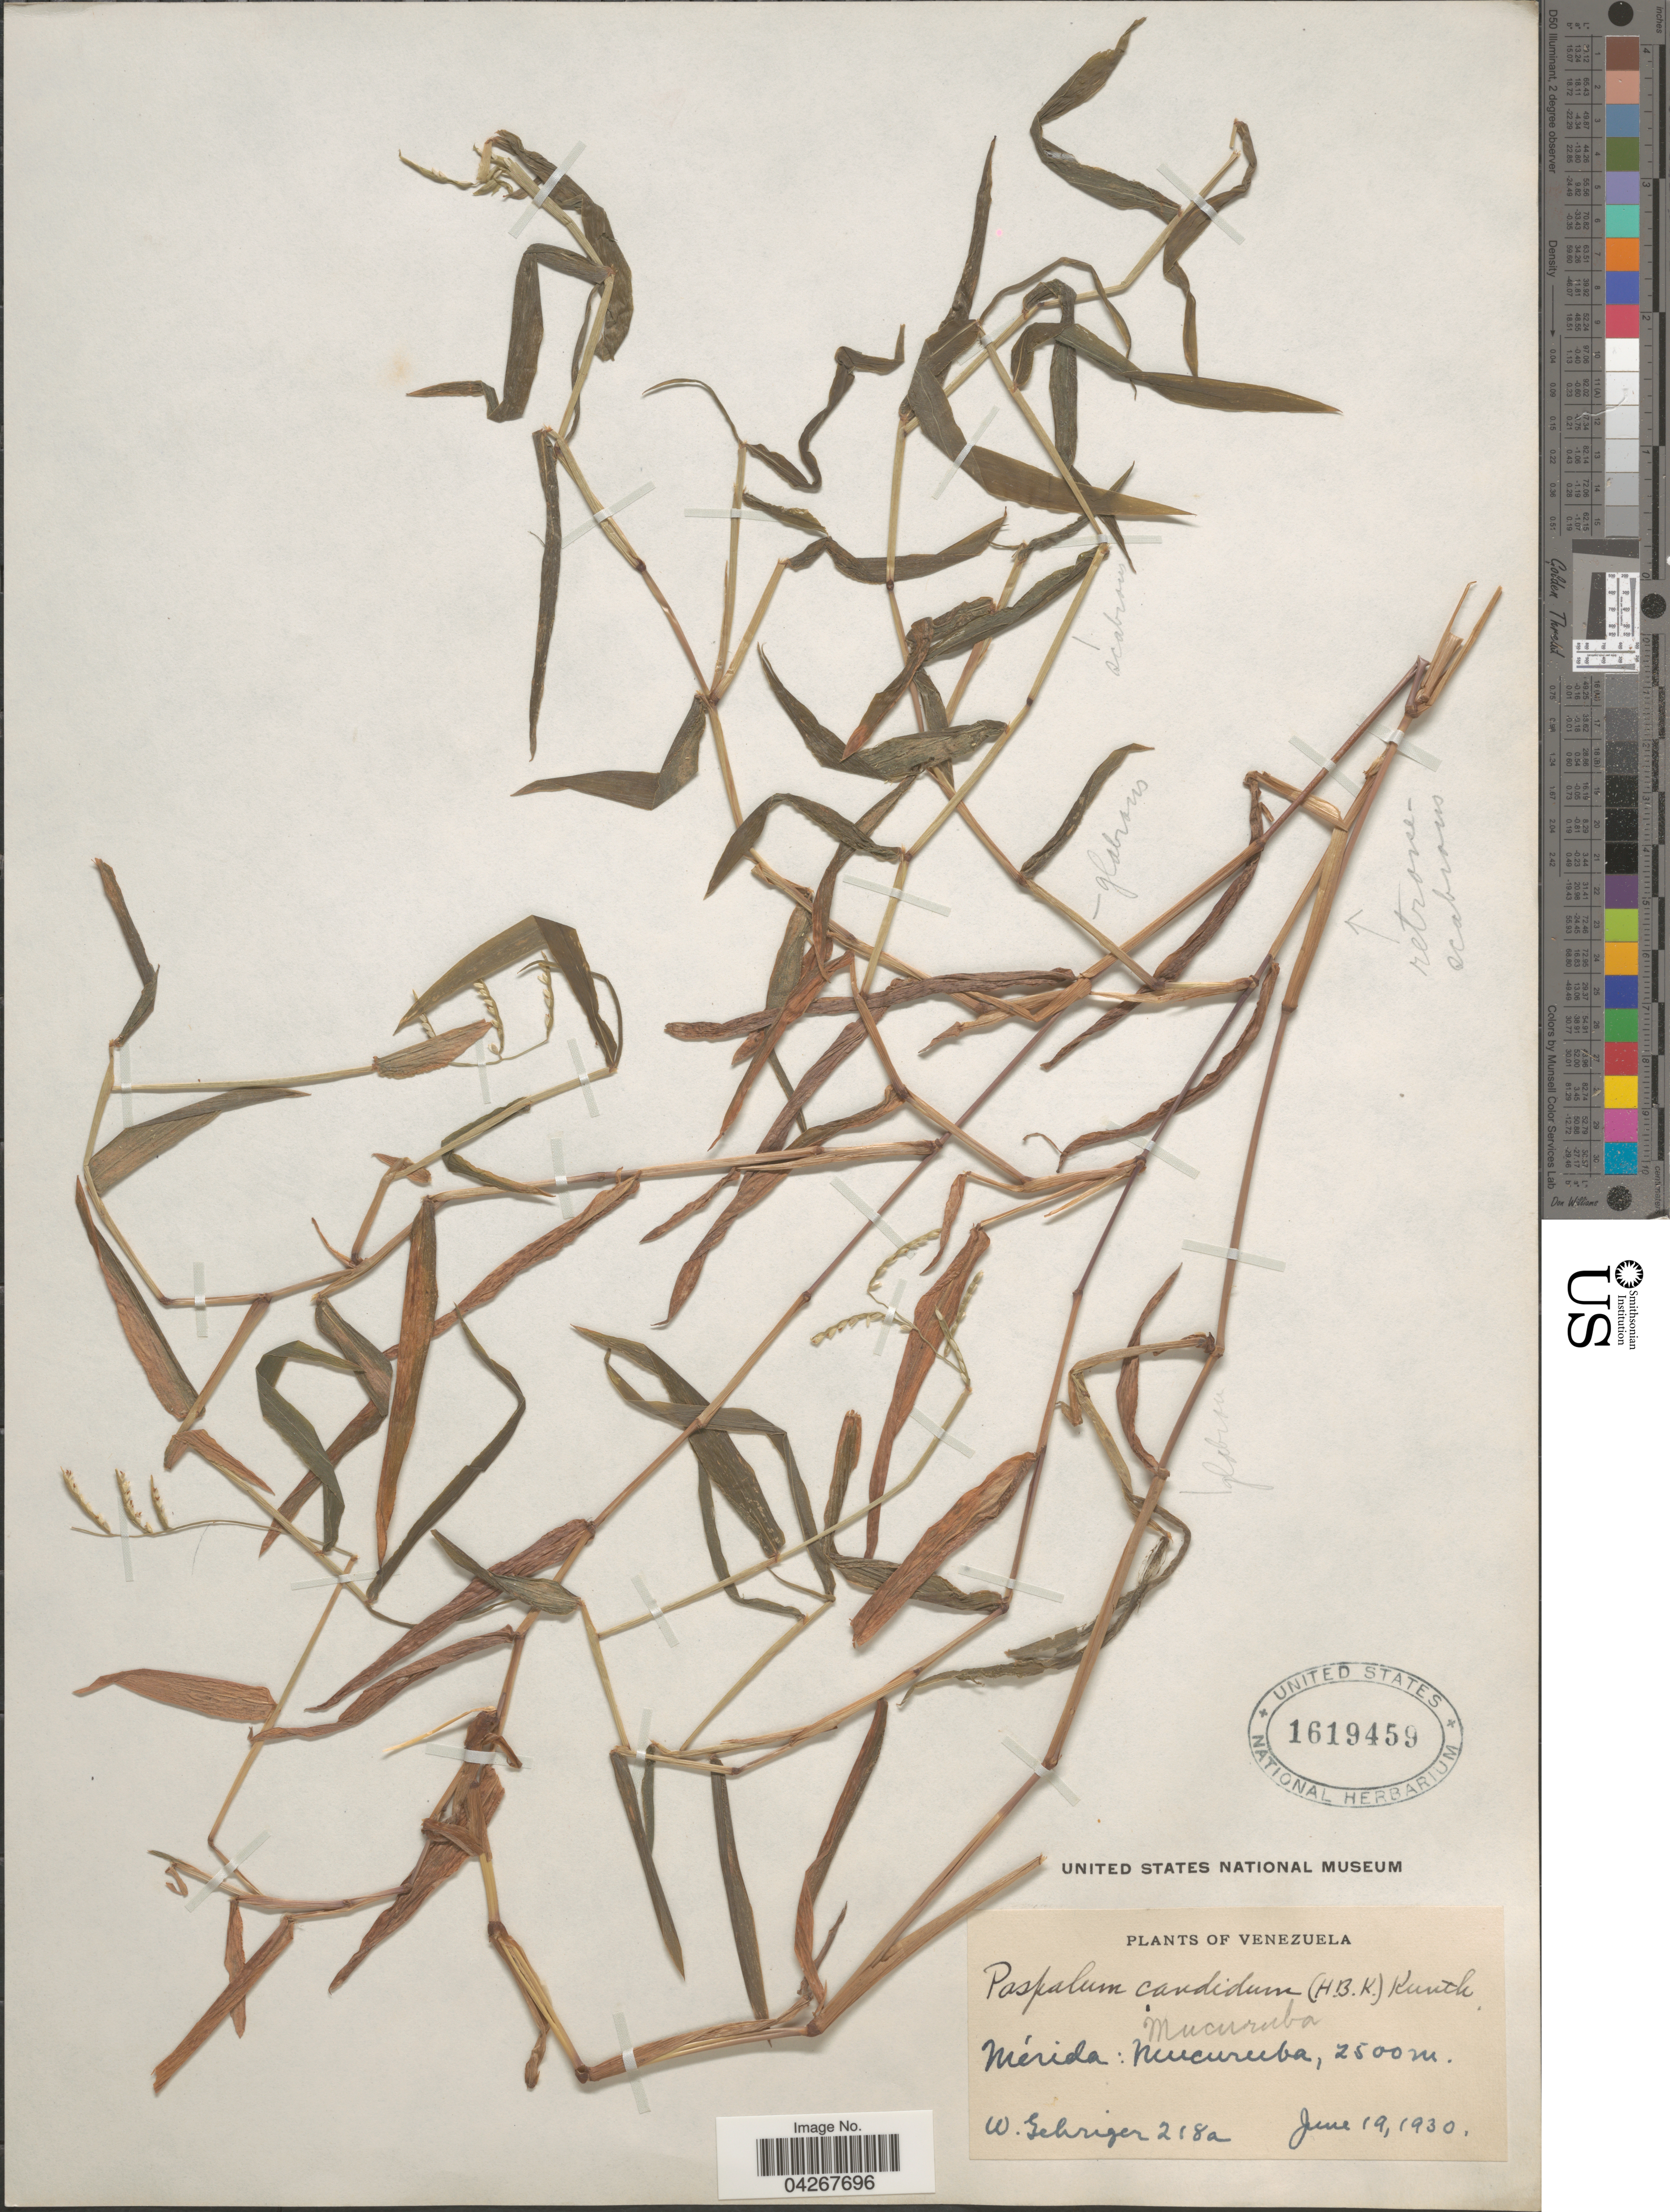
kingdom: Plantae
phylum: Tracheophyta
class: Liliopsida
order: Poales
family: Poaceae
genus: Paspalum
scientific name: Paspalum candidum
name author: (Humb. & Bonpl. ex Fleugge) Kunth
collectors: W. Gehriger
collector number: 218a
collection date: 1930-06-19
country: Venezuela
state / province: Merida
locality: Mucuruba.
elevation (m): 2500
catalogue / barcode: US 1619459